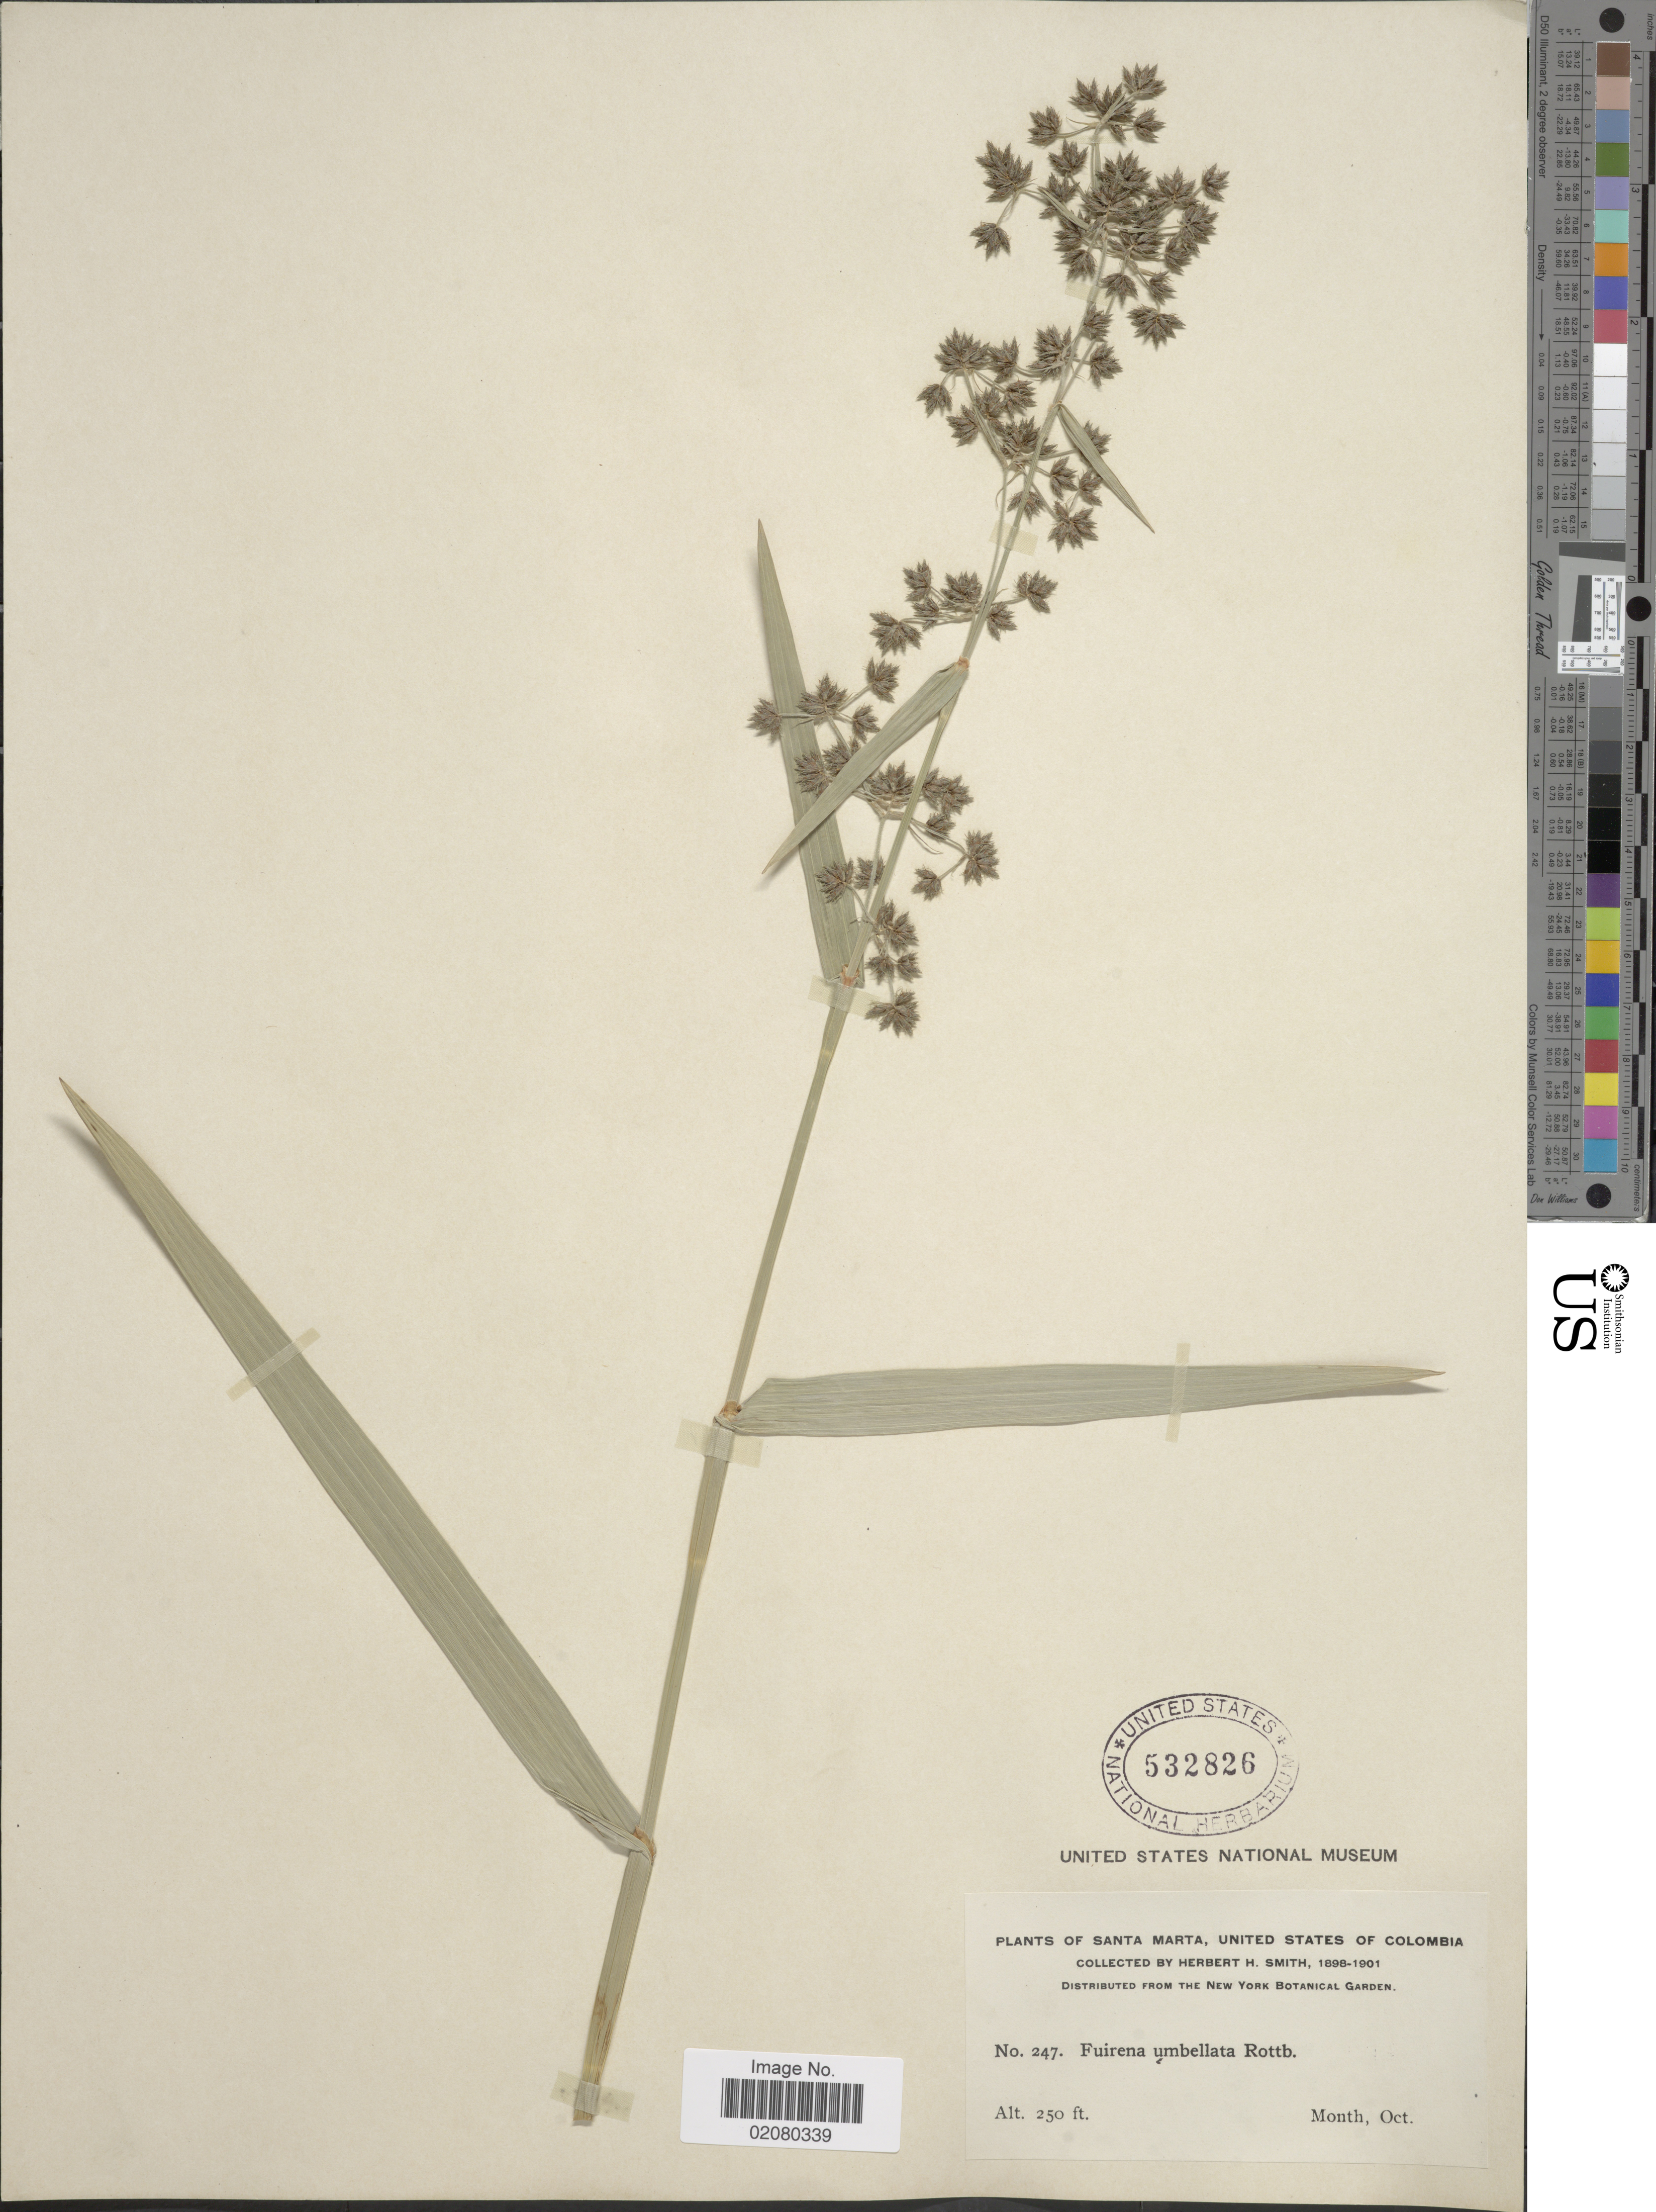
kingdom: Plantae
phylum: Tracheophyta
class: Liliopsida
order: Poales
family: Cyperaceae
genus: Fuirena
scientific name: Fuirena umbellata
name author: Rottb.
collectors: H. H. Smith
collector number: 247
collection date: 1898-10/1901-10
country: Colombia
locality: Santa Marta, United States of Colombia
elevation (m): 76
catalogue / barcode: US 532826